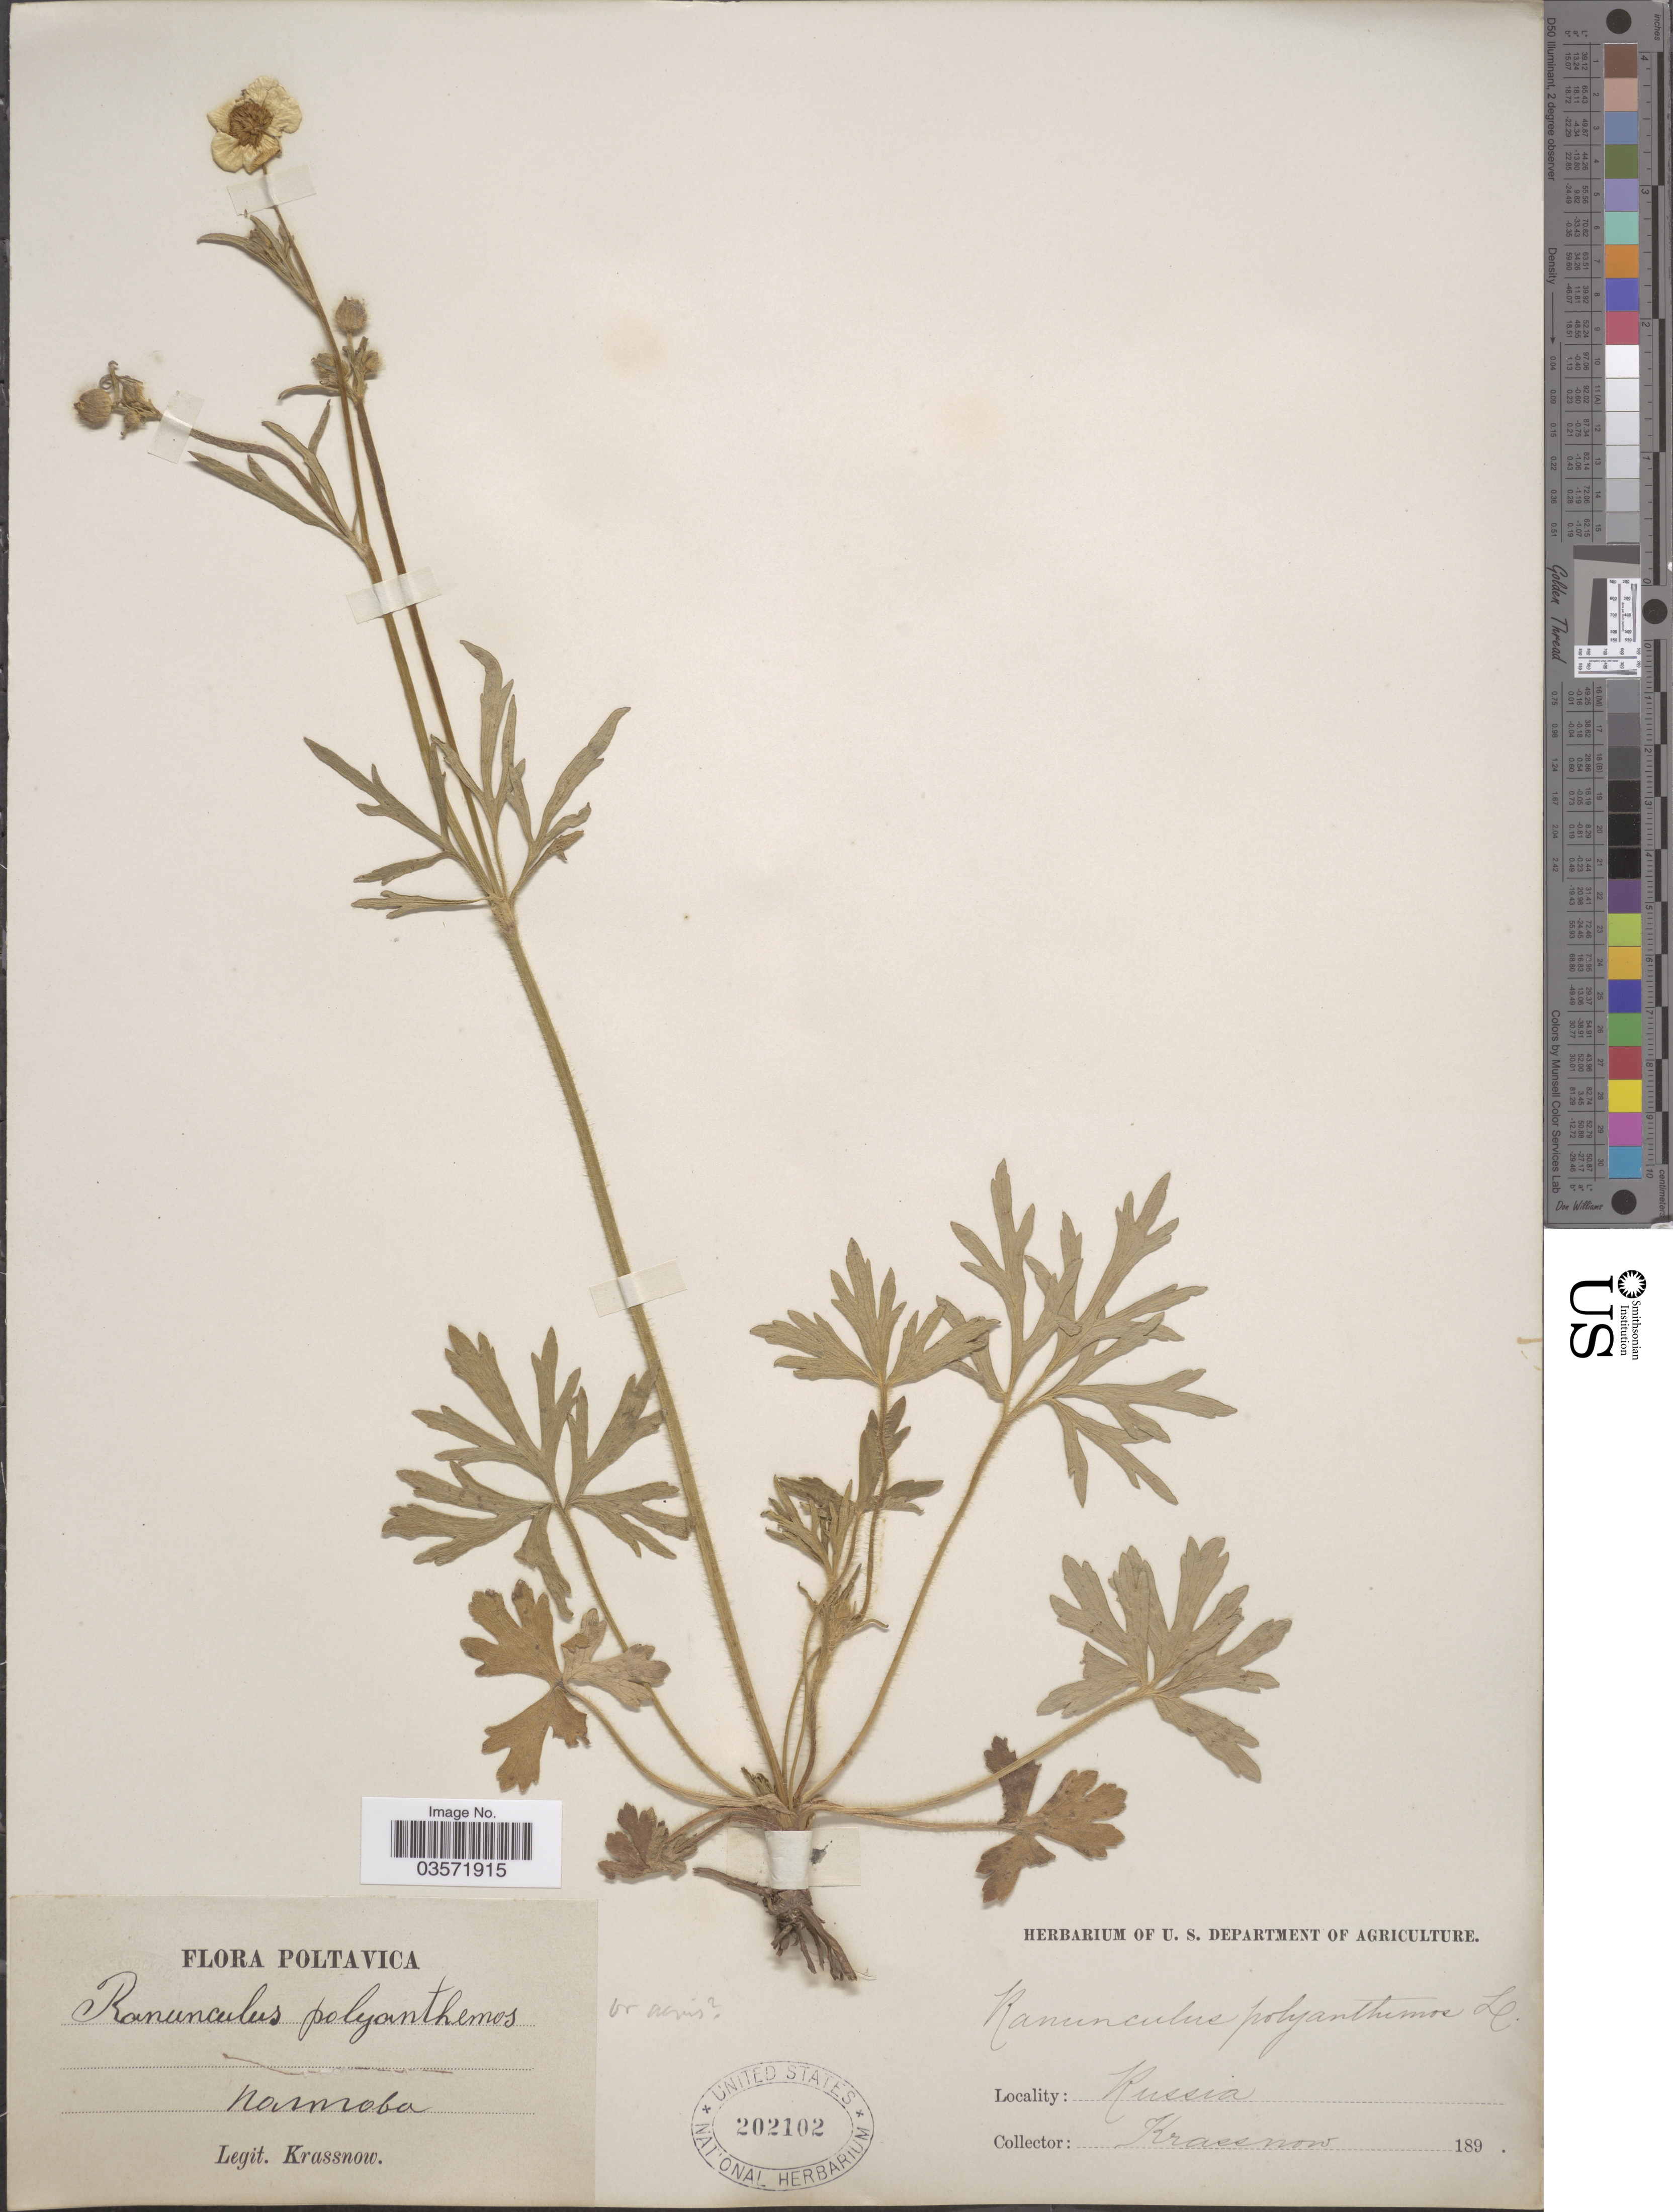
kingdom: Plantae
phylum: Tracheophyta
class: Magnoliopsida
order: Ranunculales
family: Ranunculaceae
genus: Ranunculus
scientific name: Ranunculus polyanthemos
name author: L.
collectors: -. Krassnow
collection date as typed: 189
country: Ukraine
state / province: Poltava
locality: Poltava.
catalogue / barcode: US 202102